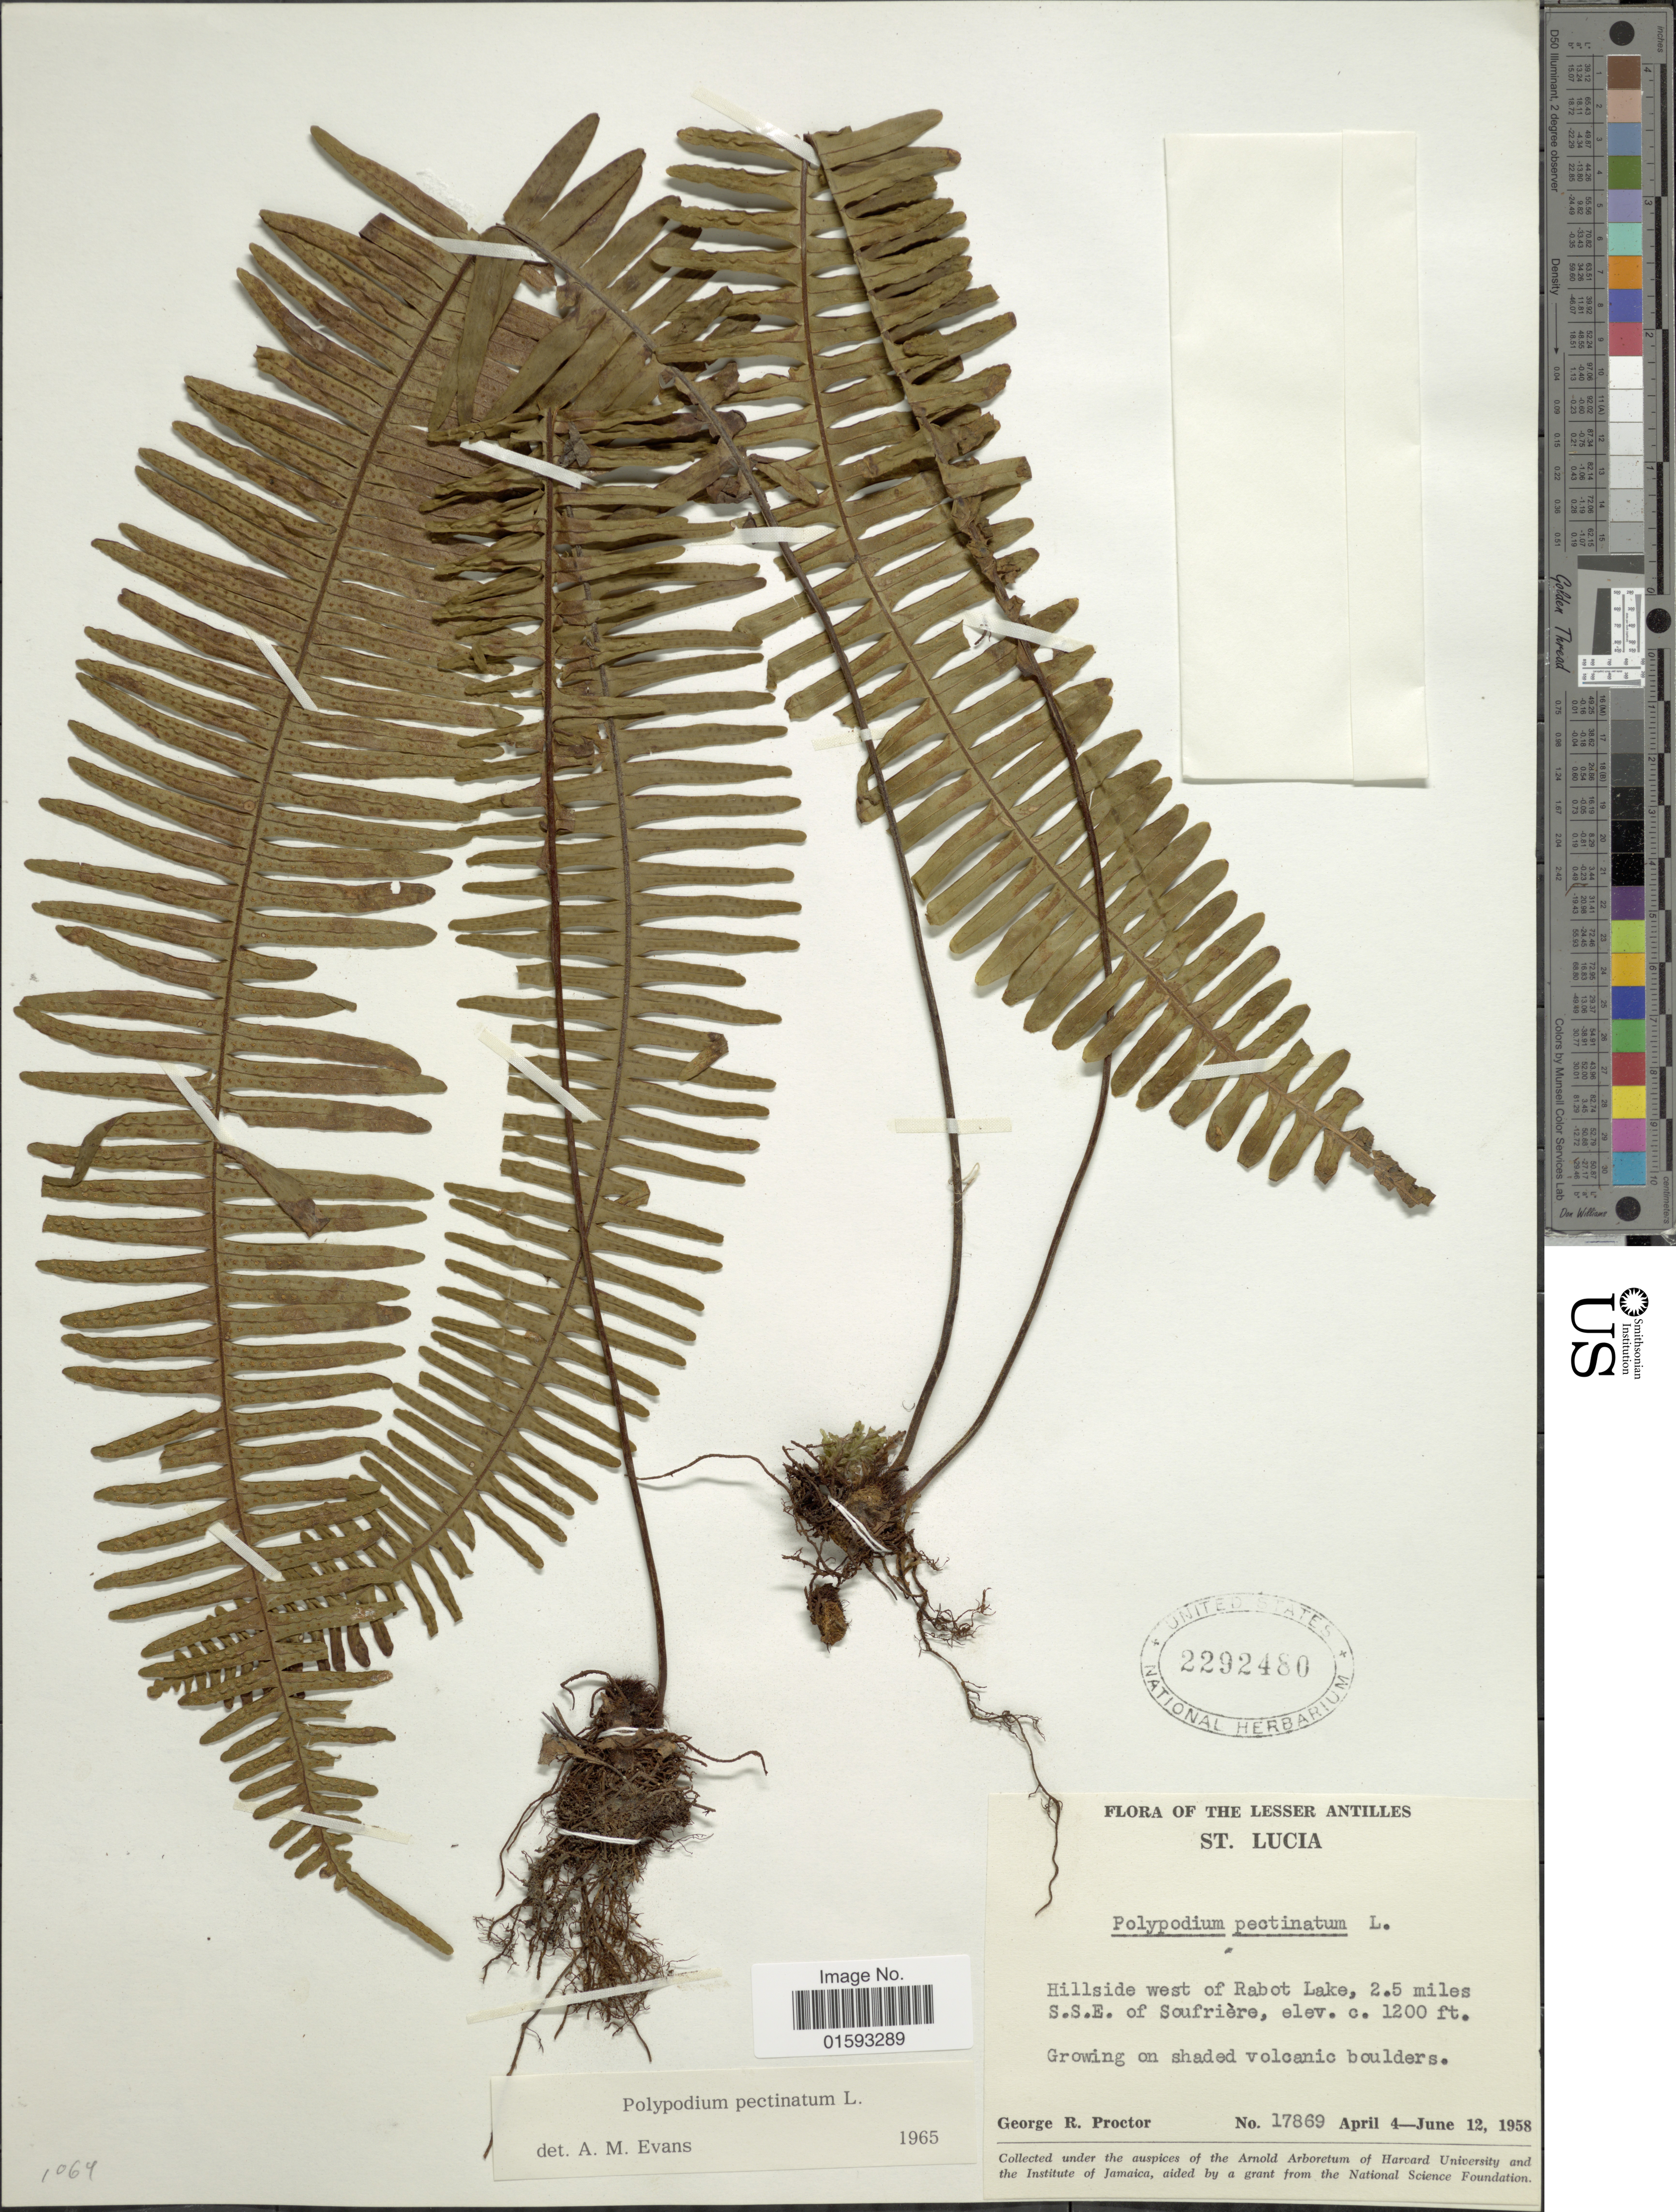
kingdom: Plantae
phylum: Tracheophyta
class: Polypodiopsida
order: Polypodiales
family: Polypodiaceae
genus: Pecluma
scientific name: Pecluma pectinata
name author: (L.) M.G. Price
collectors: G. R. Proctor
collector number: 17869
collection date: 1958-04-04/1958-06-12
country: St. Lucia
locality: The Lesser Antilles, Hillside west of Rabot Lake, 2.5 miles S.S.E of Soufriere, Growing on shaded volcanic boulders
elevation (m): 366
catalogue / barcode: US 2292480